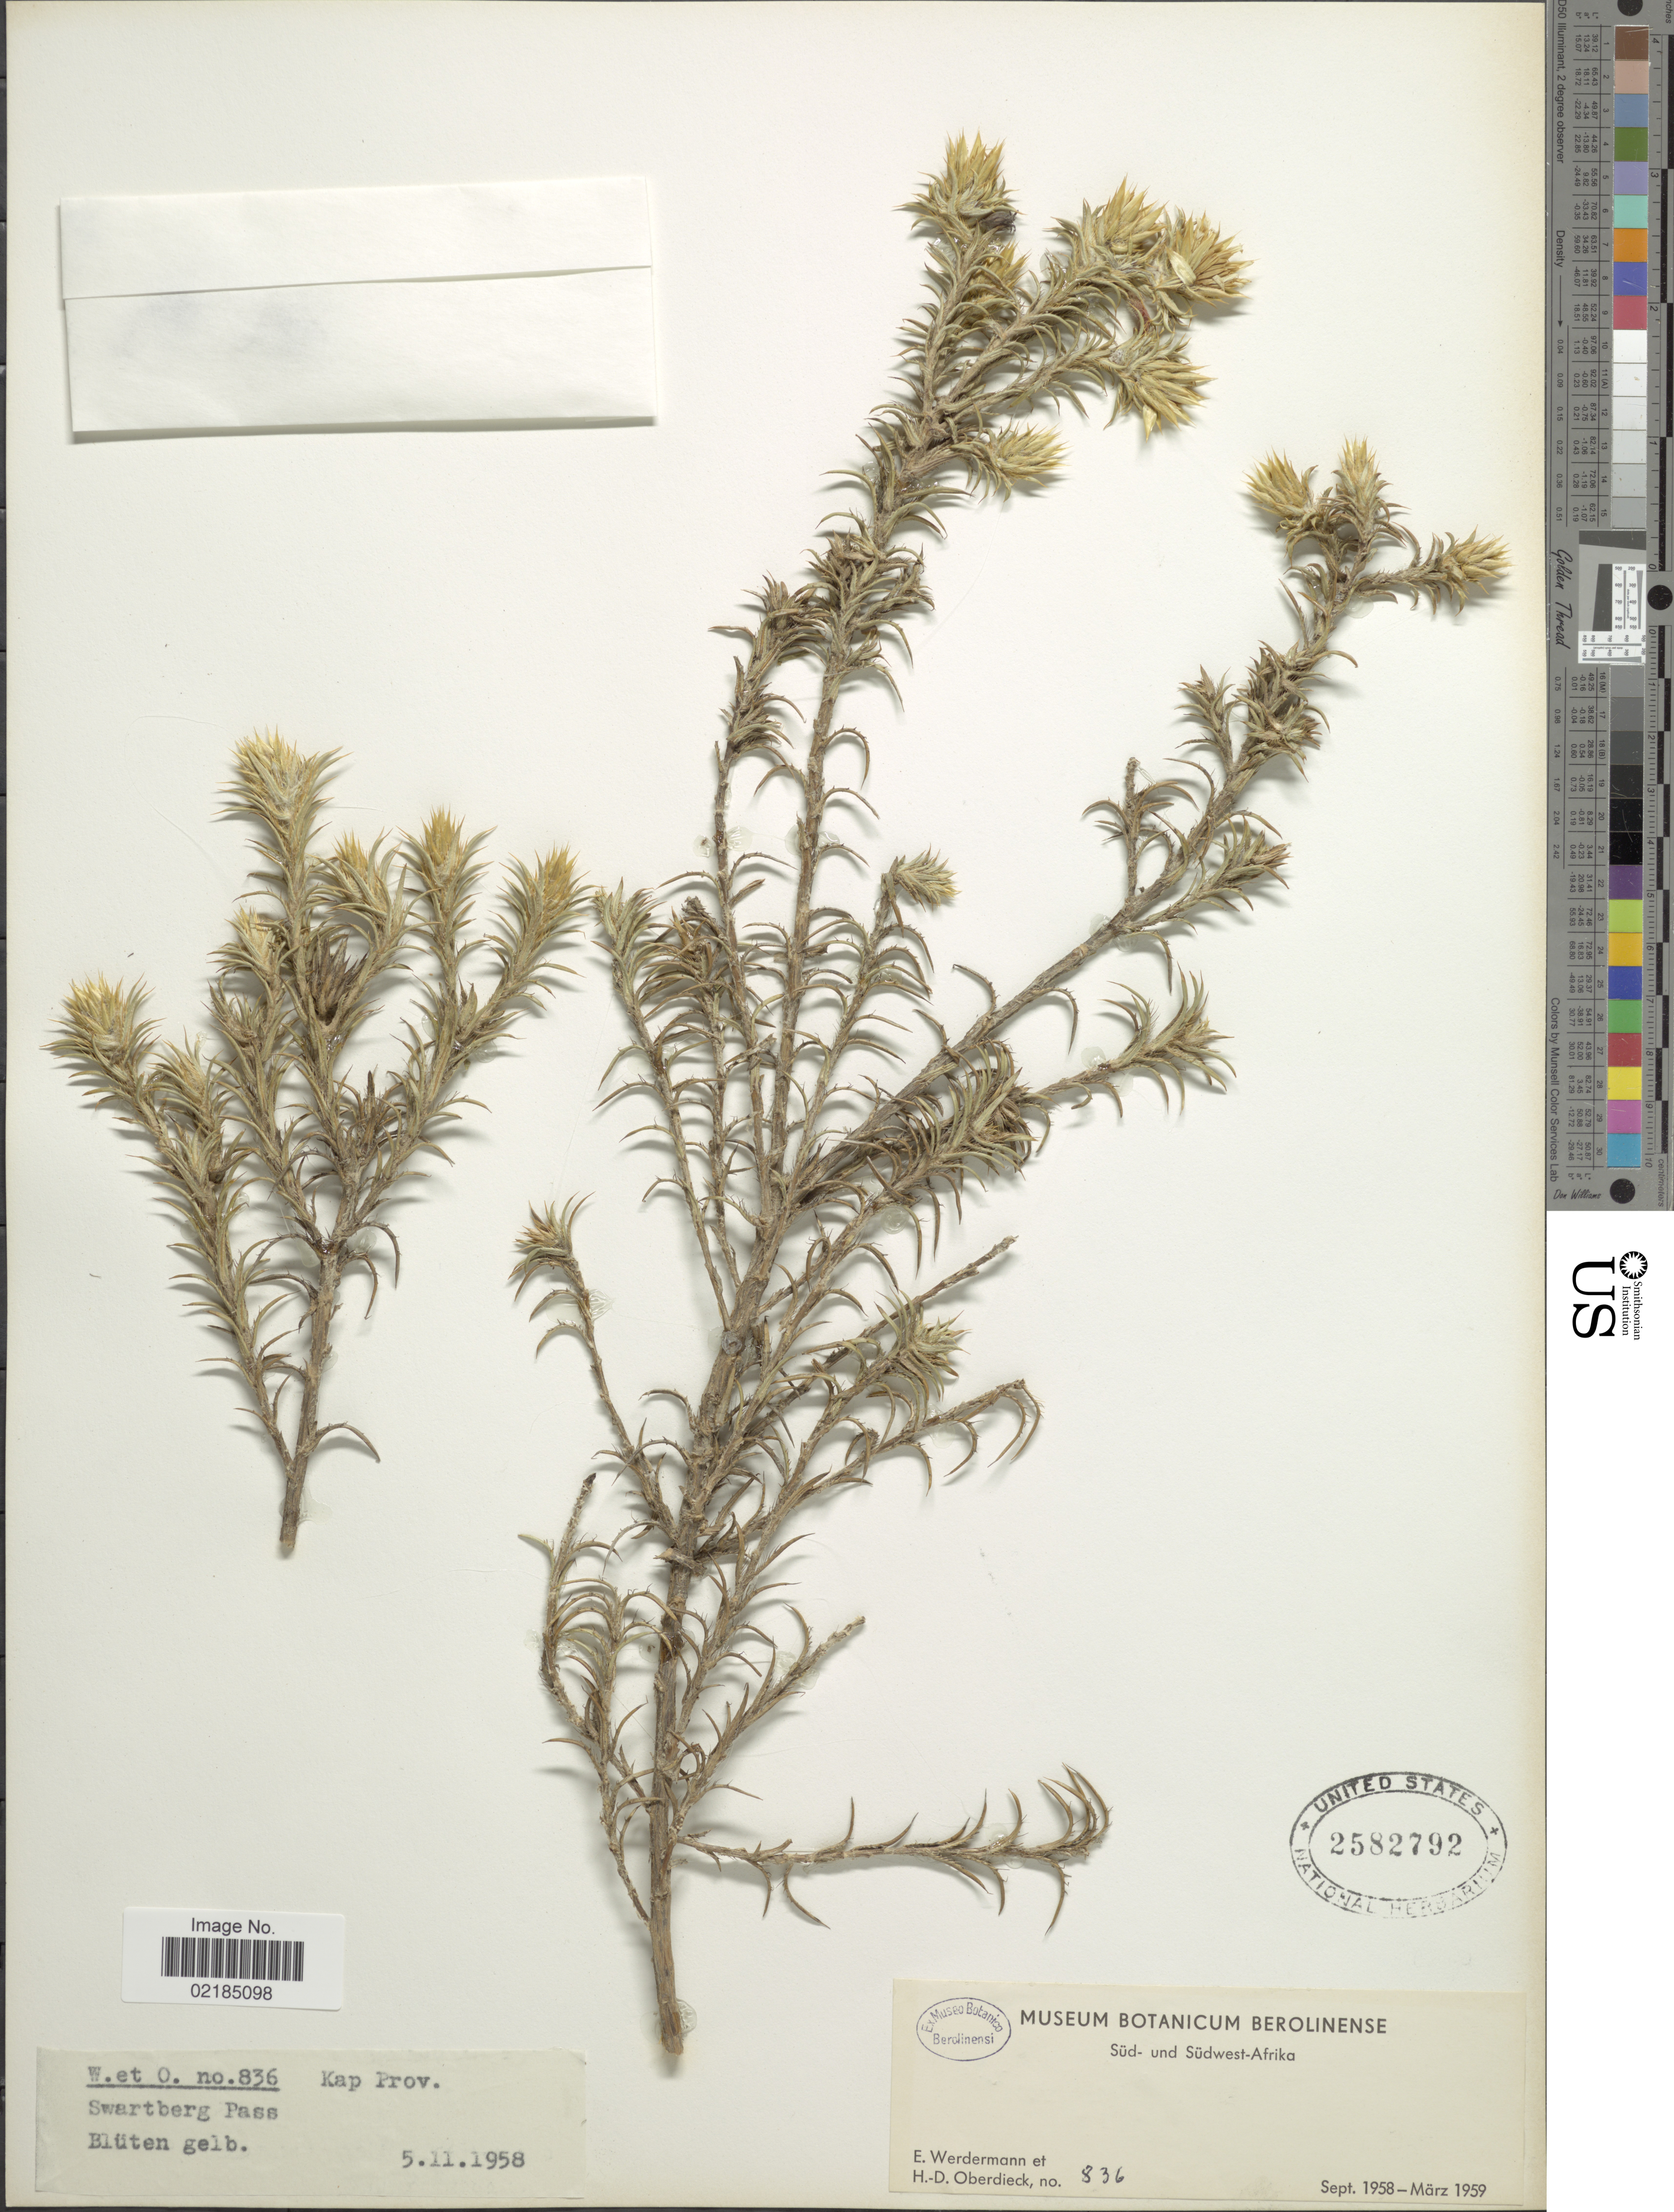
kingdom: Plantae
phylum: Tracheophyta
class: Magnoliopsida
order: Asterales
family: Asteraceae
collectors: E. Werdermann & H. Oberdieck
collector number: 836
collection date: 1958-11-05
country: South Africa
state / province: Western Cape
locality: Kap Prov. Swartberg Pass. Blüteb gelb.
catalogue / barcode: US 2582792